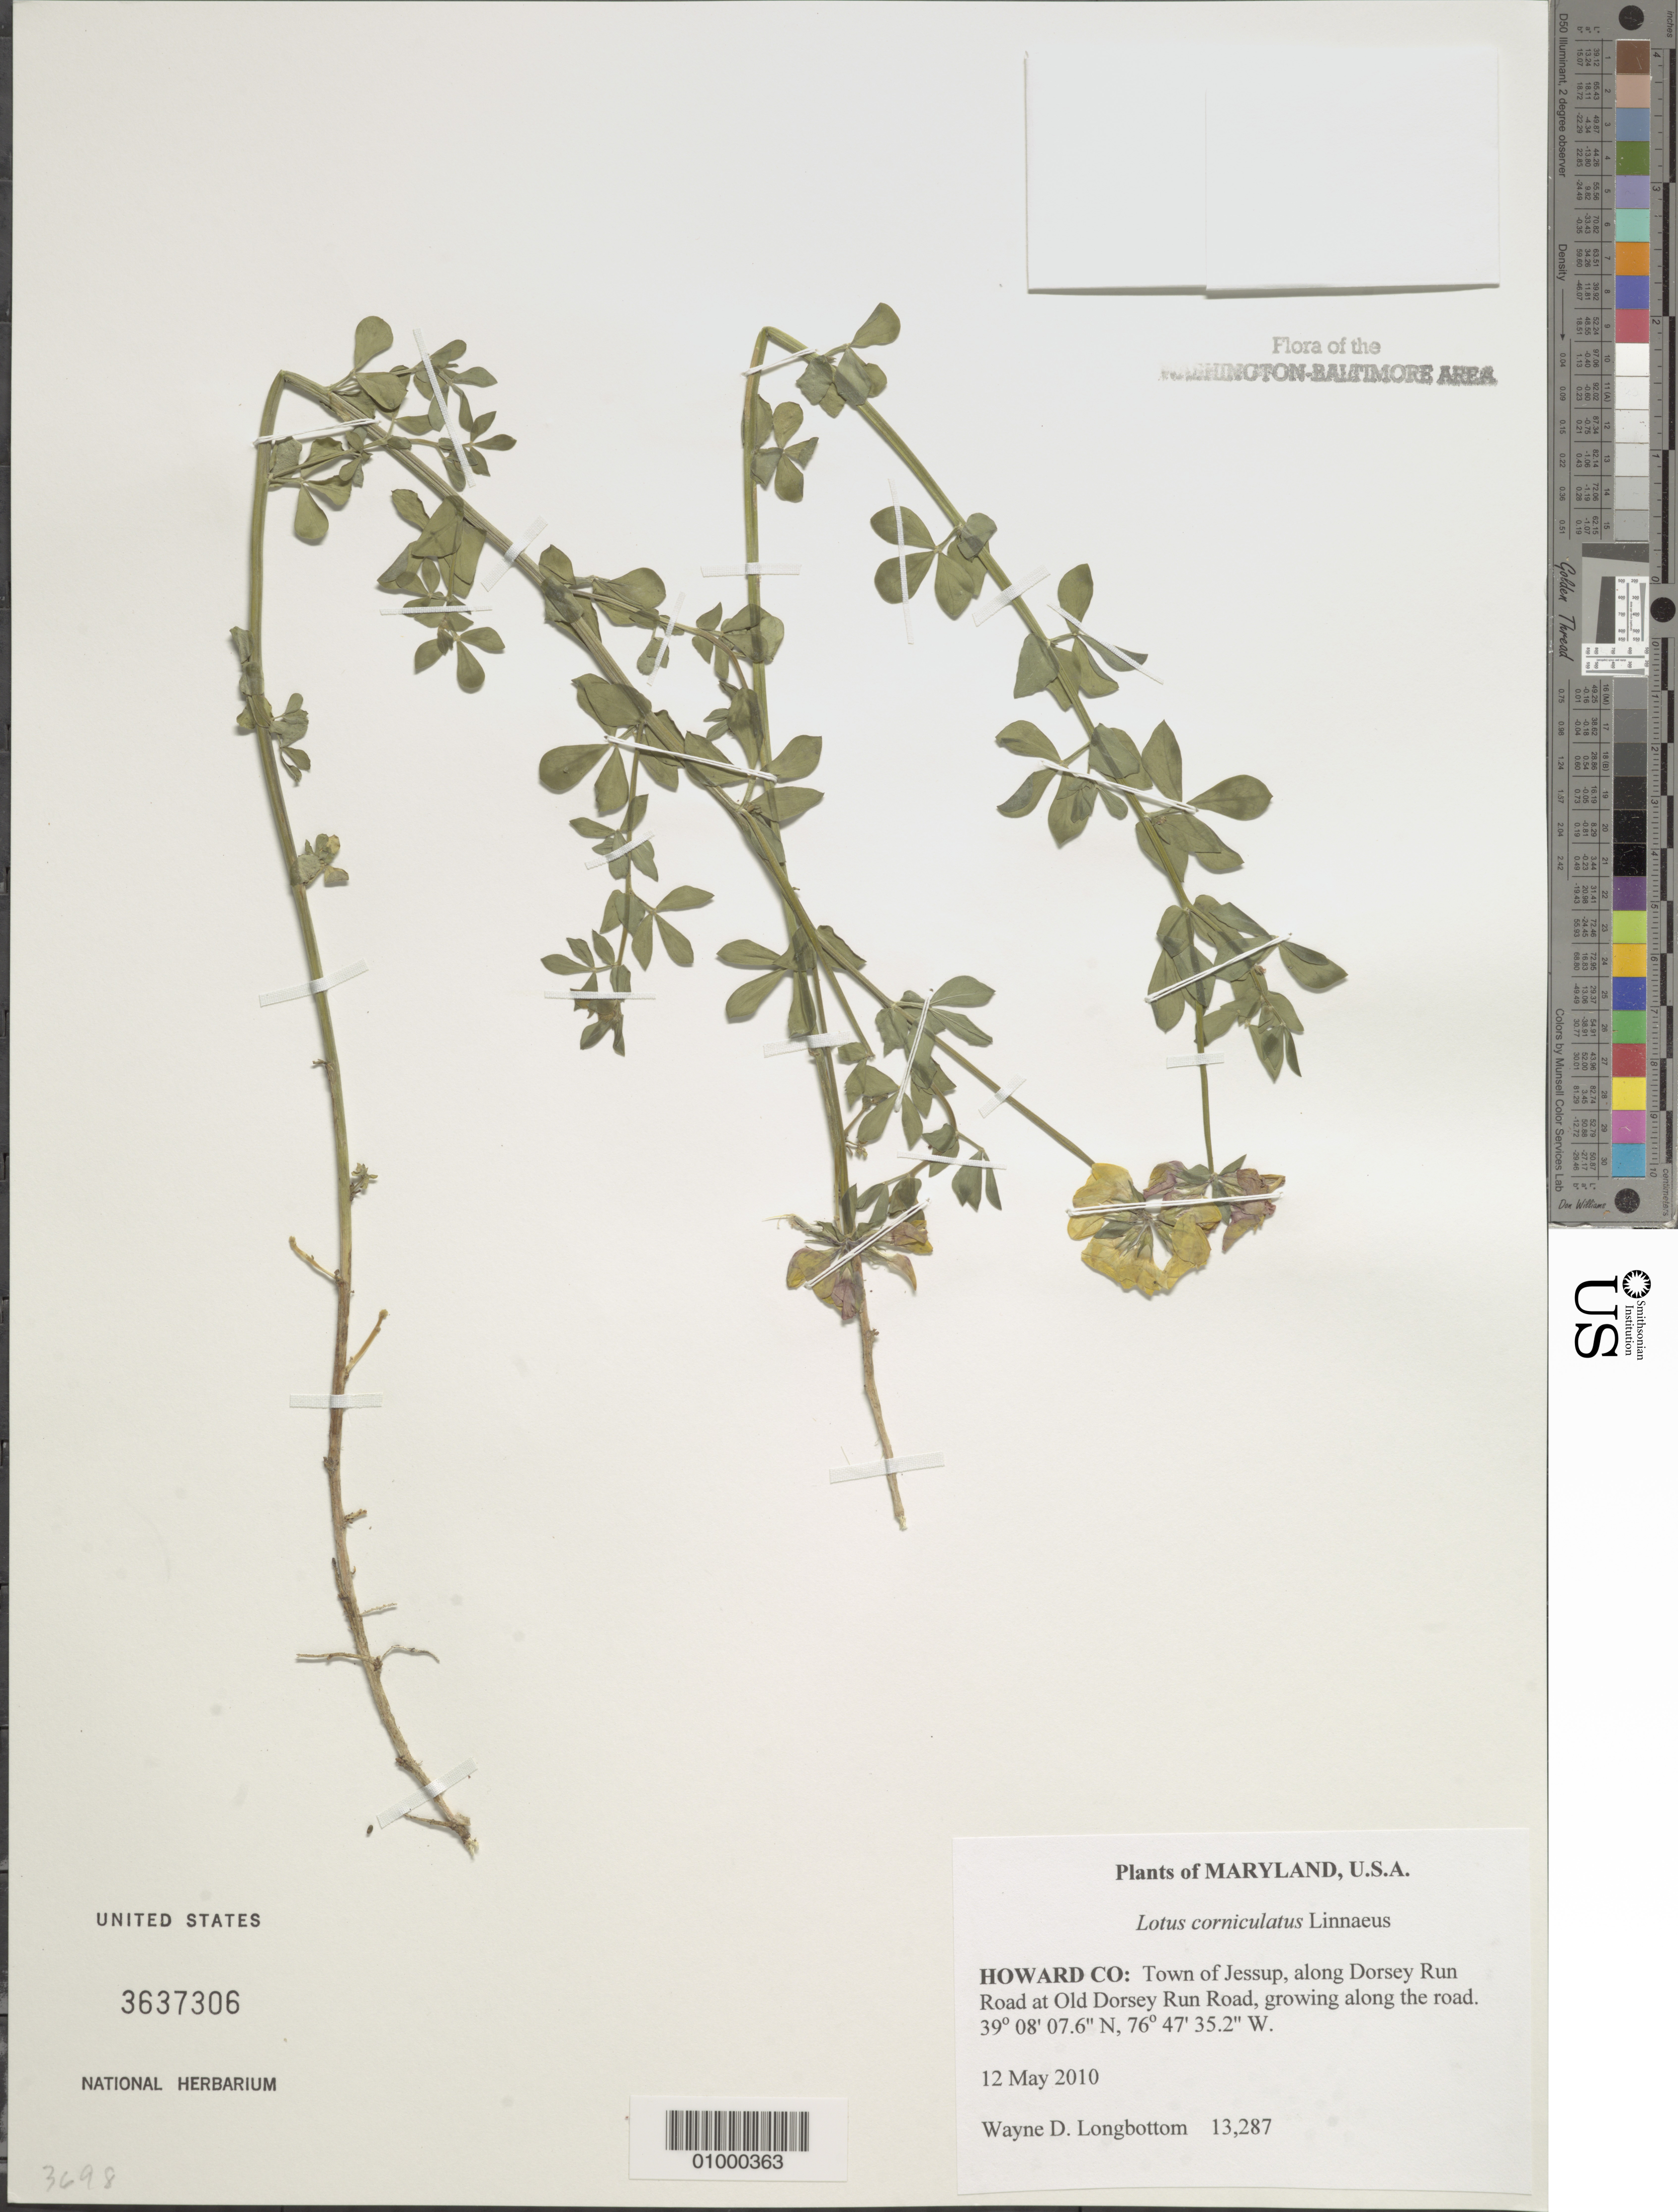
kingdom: Plantae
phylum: Tracheophyta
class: Magnoliopsida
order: Fabales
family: Fabaceae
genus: Lotus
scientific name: Lotus corniculatus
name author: L.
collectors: W. D. Longbottom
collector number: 13287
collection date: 2010-05-12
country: United States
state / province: Maryland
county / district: Howard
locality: Town of Jessup, along Dorsey Run Road at Old Dorsey Road, growing along the road.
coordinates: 39 08 07.6 N, 76 47 35.2 W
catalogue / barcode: US 3637306